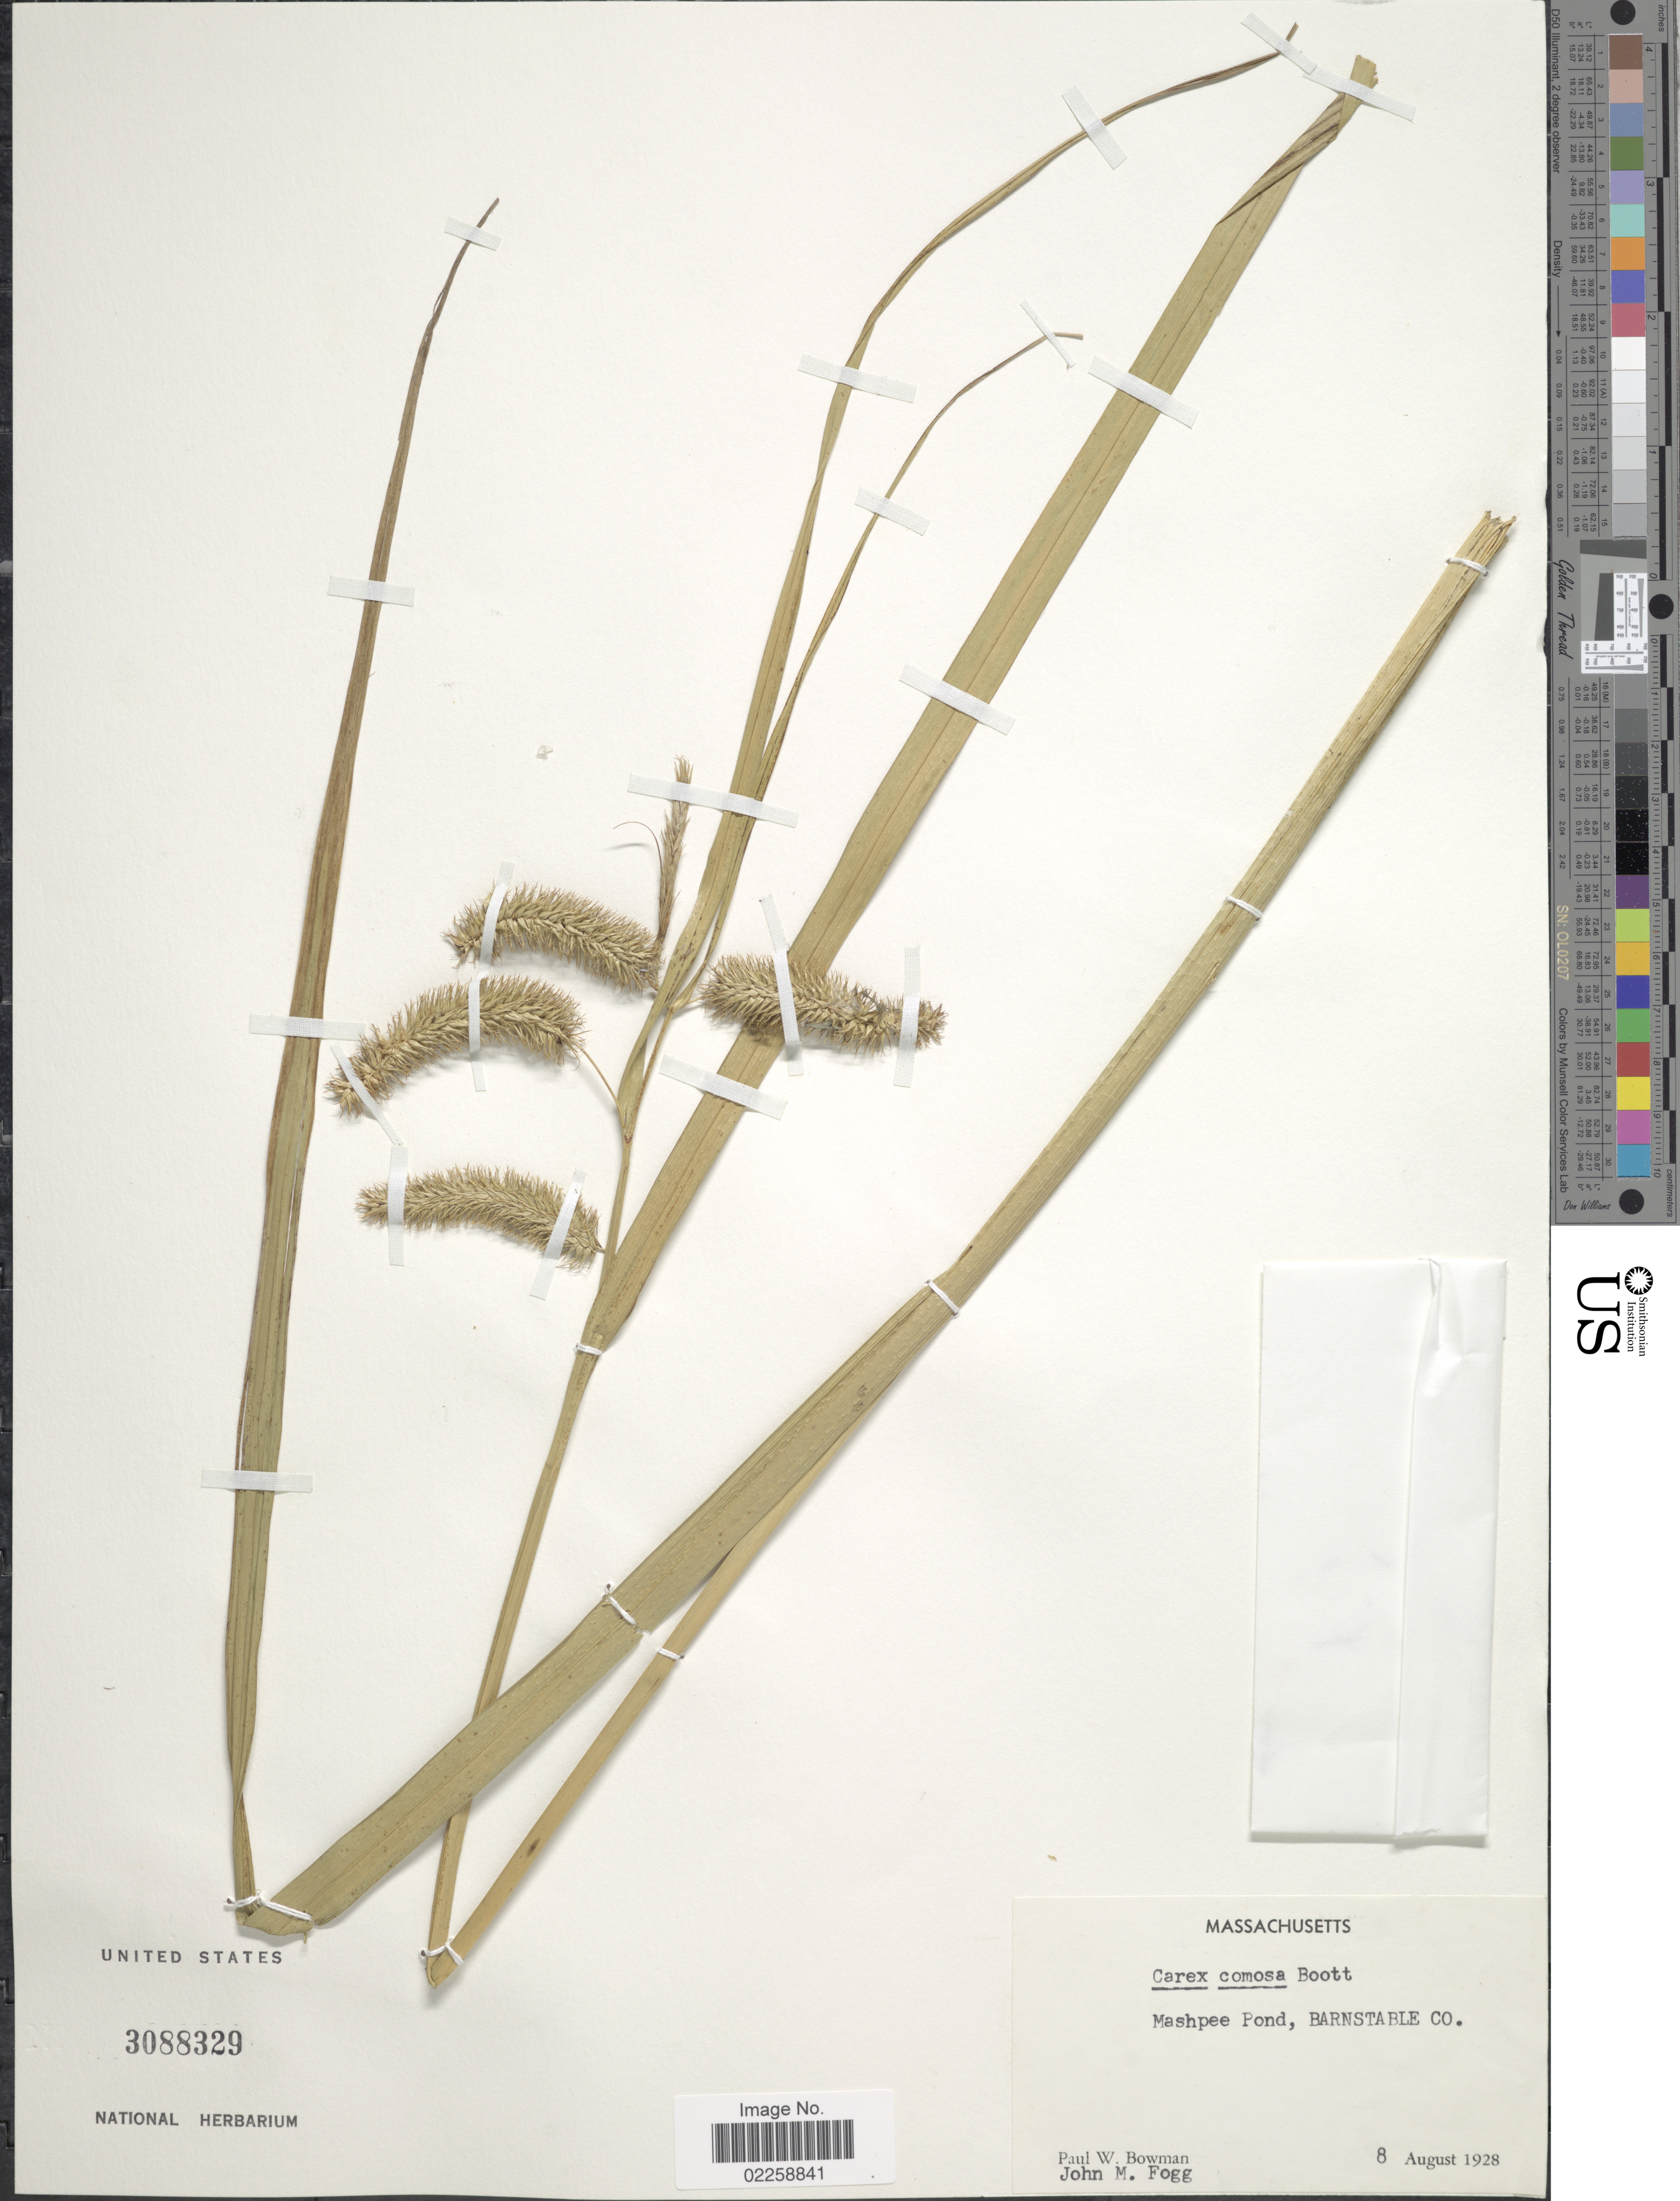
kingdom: Plantae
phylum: Tracheophyta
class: Liliopsida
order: Poales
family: Cyperaceae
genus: Carex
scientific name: Carex comosa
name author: Boott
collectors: P. Bowman & J. Fogg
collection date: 1928-08-08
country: United States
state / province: Massachusetts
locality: Mashpee Pond, Barnstable Co.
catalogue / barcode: US 3088329